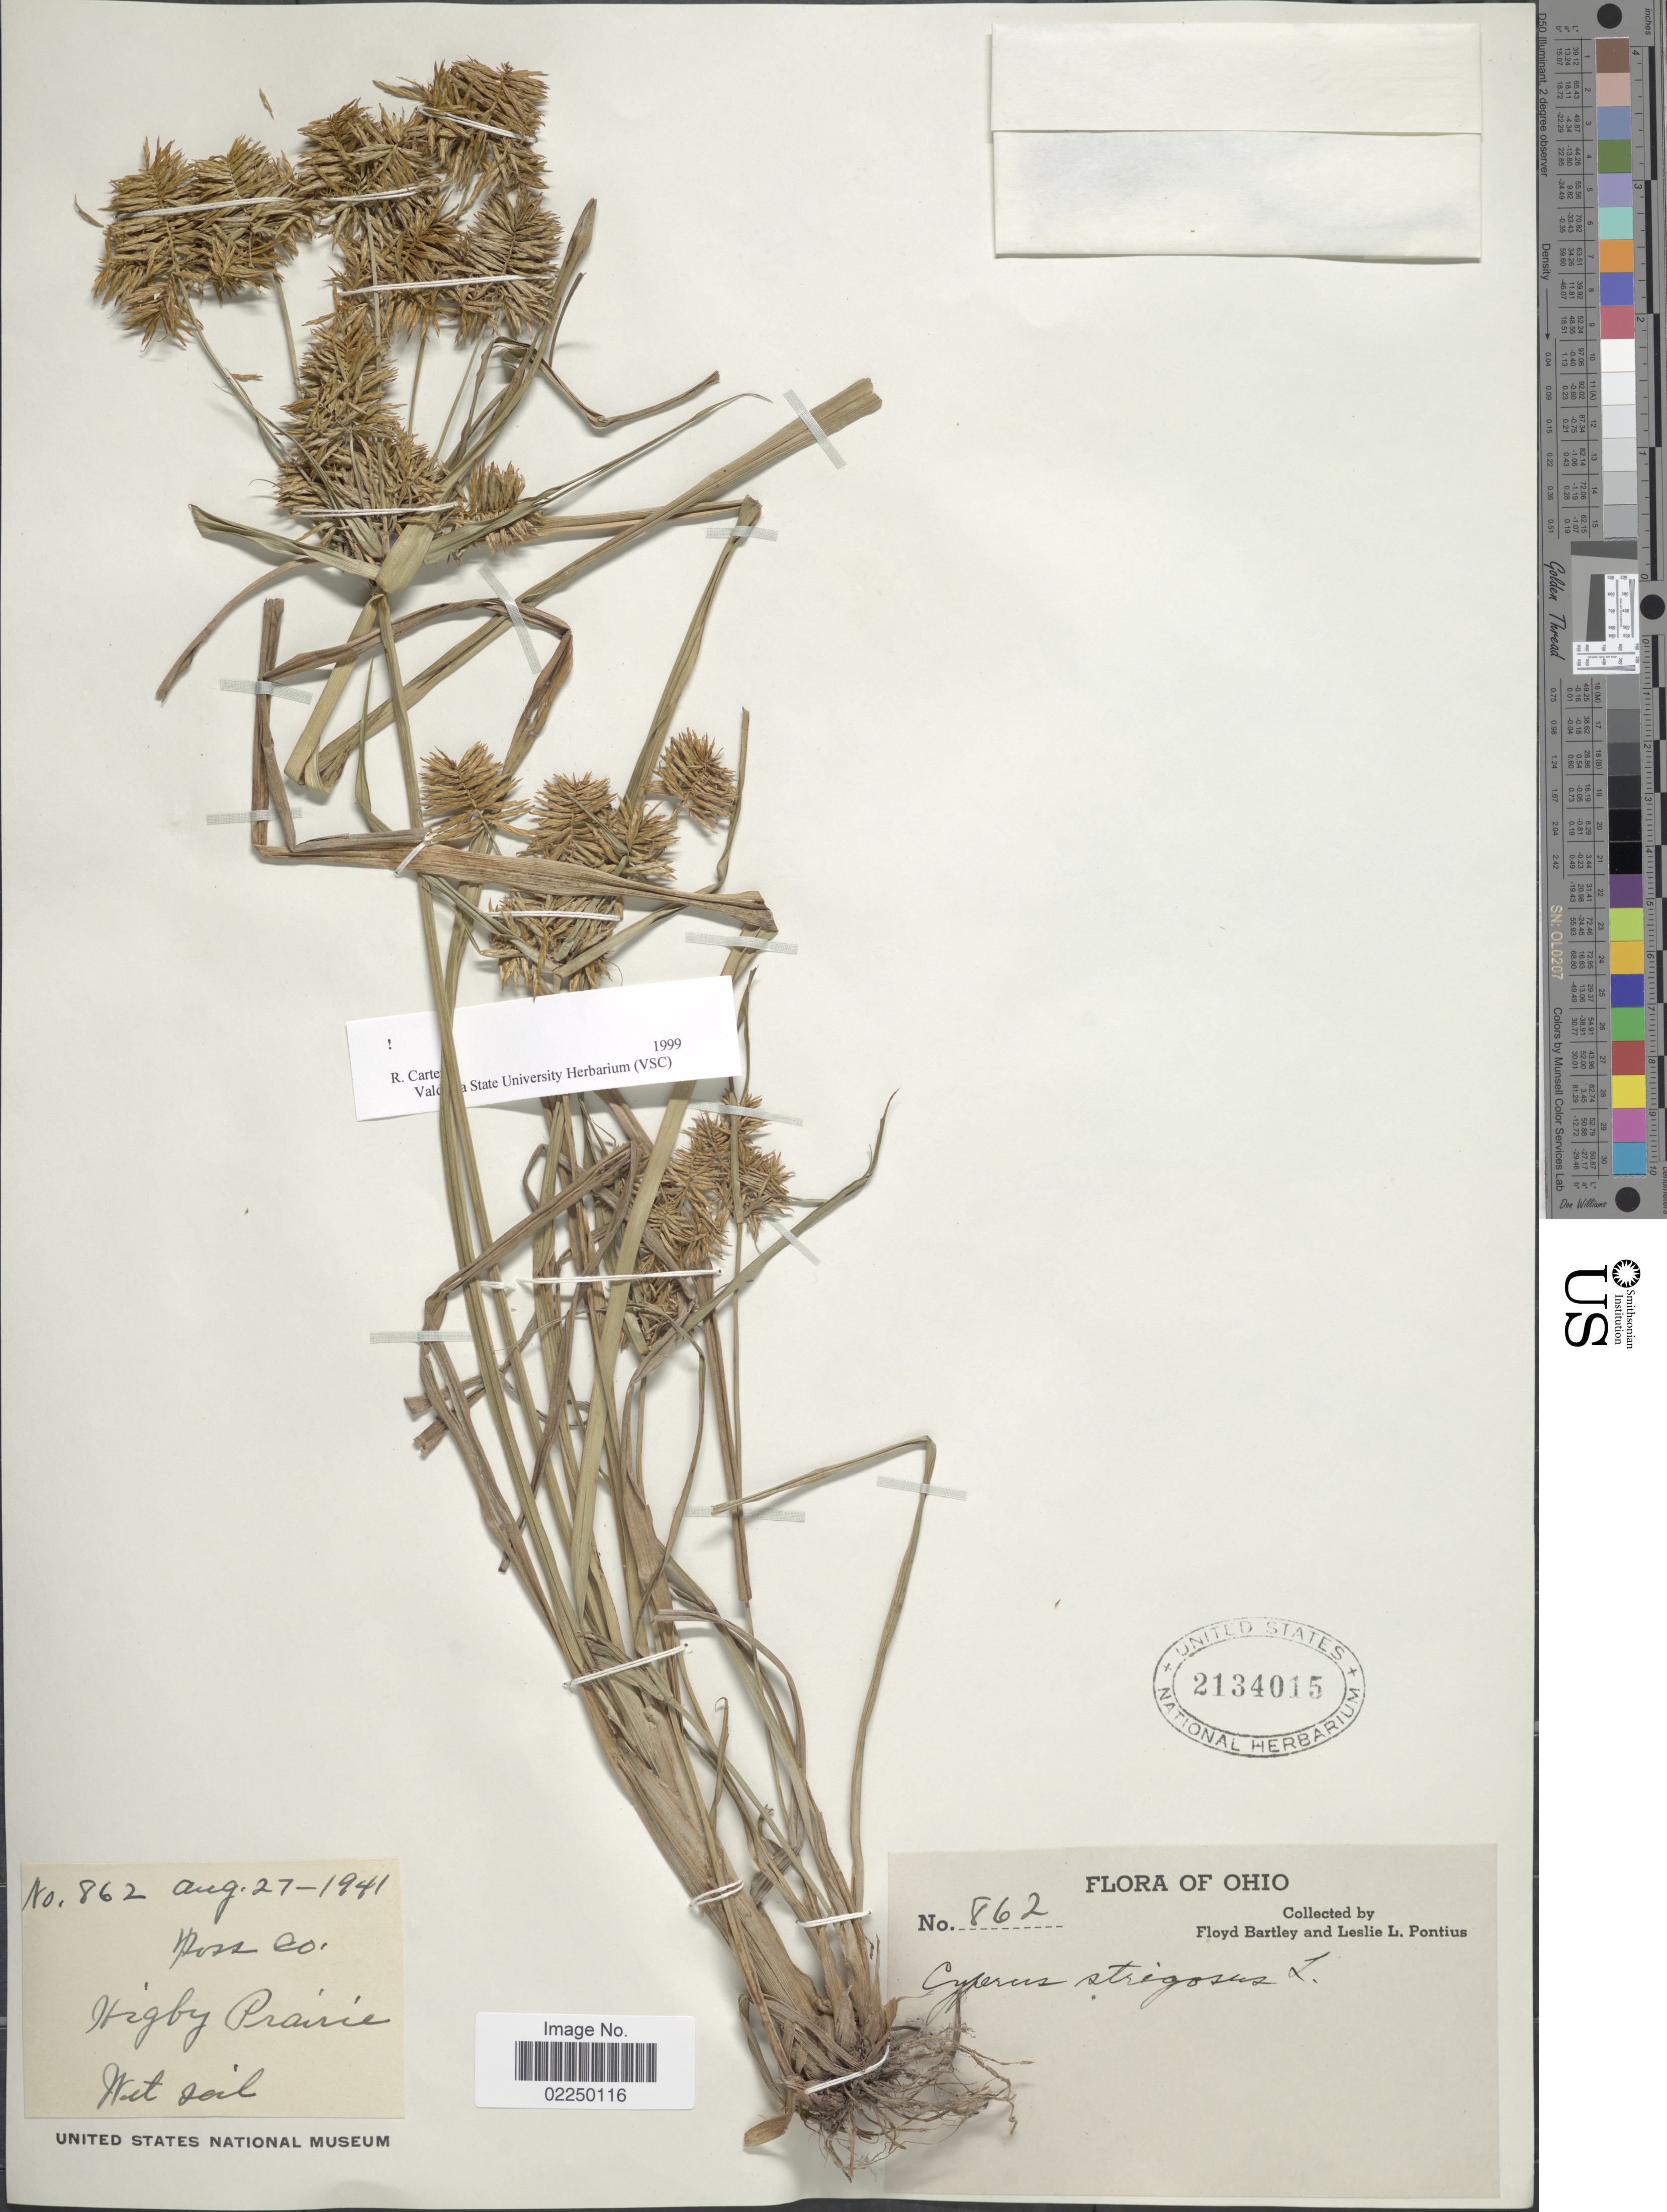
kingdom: Plantae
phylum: Tracheophyta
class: Liliopsida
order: Poales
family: Cyperaceae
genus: Cyperus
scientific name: Cyperus strigosus L.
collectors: F. Bartley & L. L. Pontious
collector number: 862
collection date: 1941-08-27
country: United States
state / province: Ohio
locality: Ross Co., Highby Prairie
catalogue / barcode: US 2134015